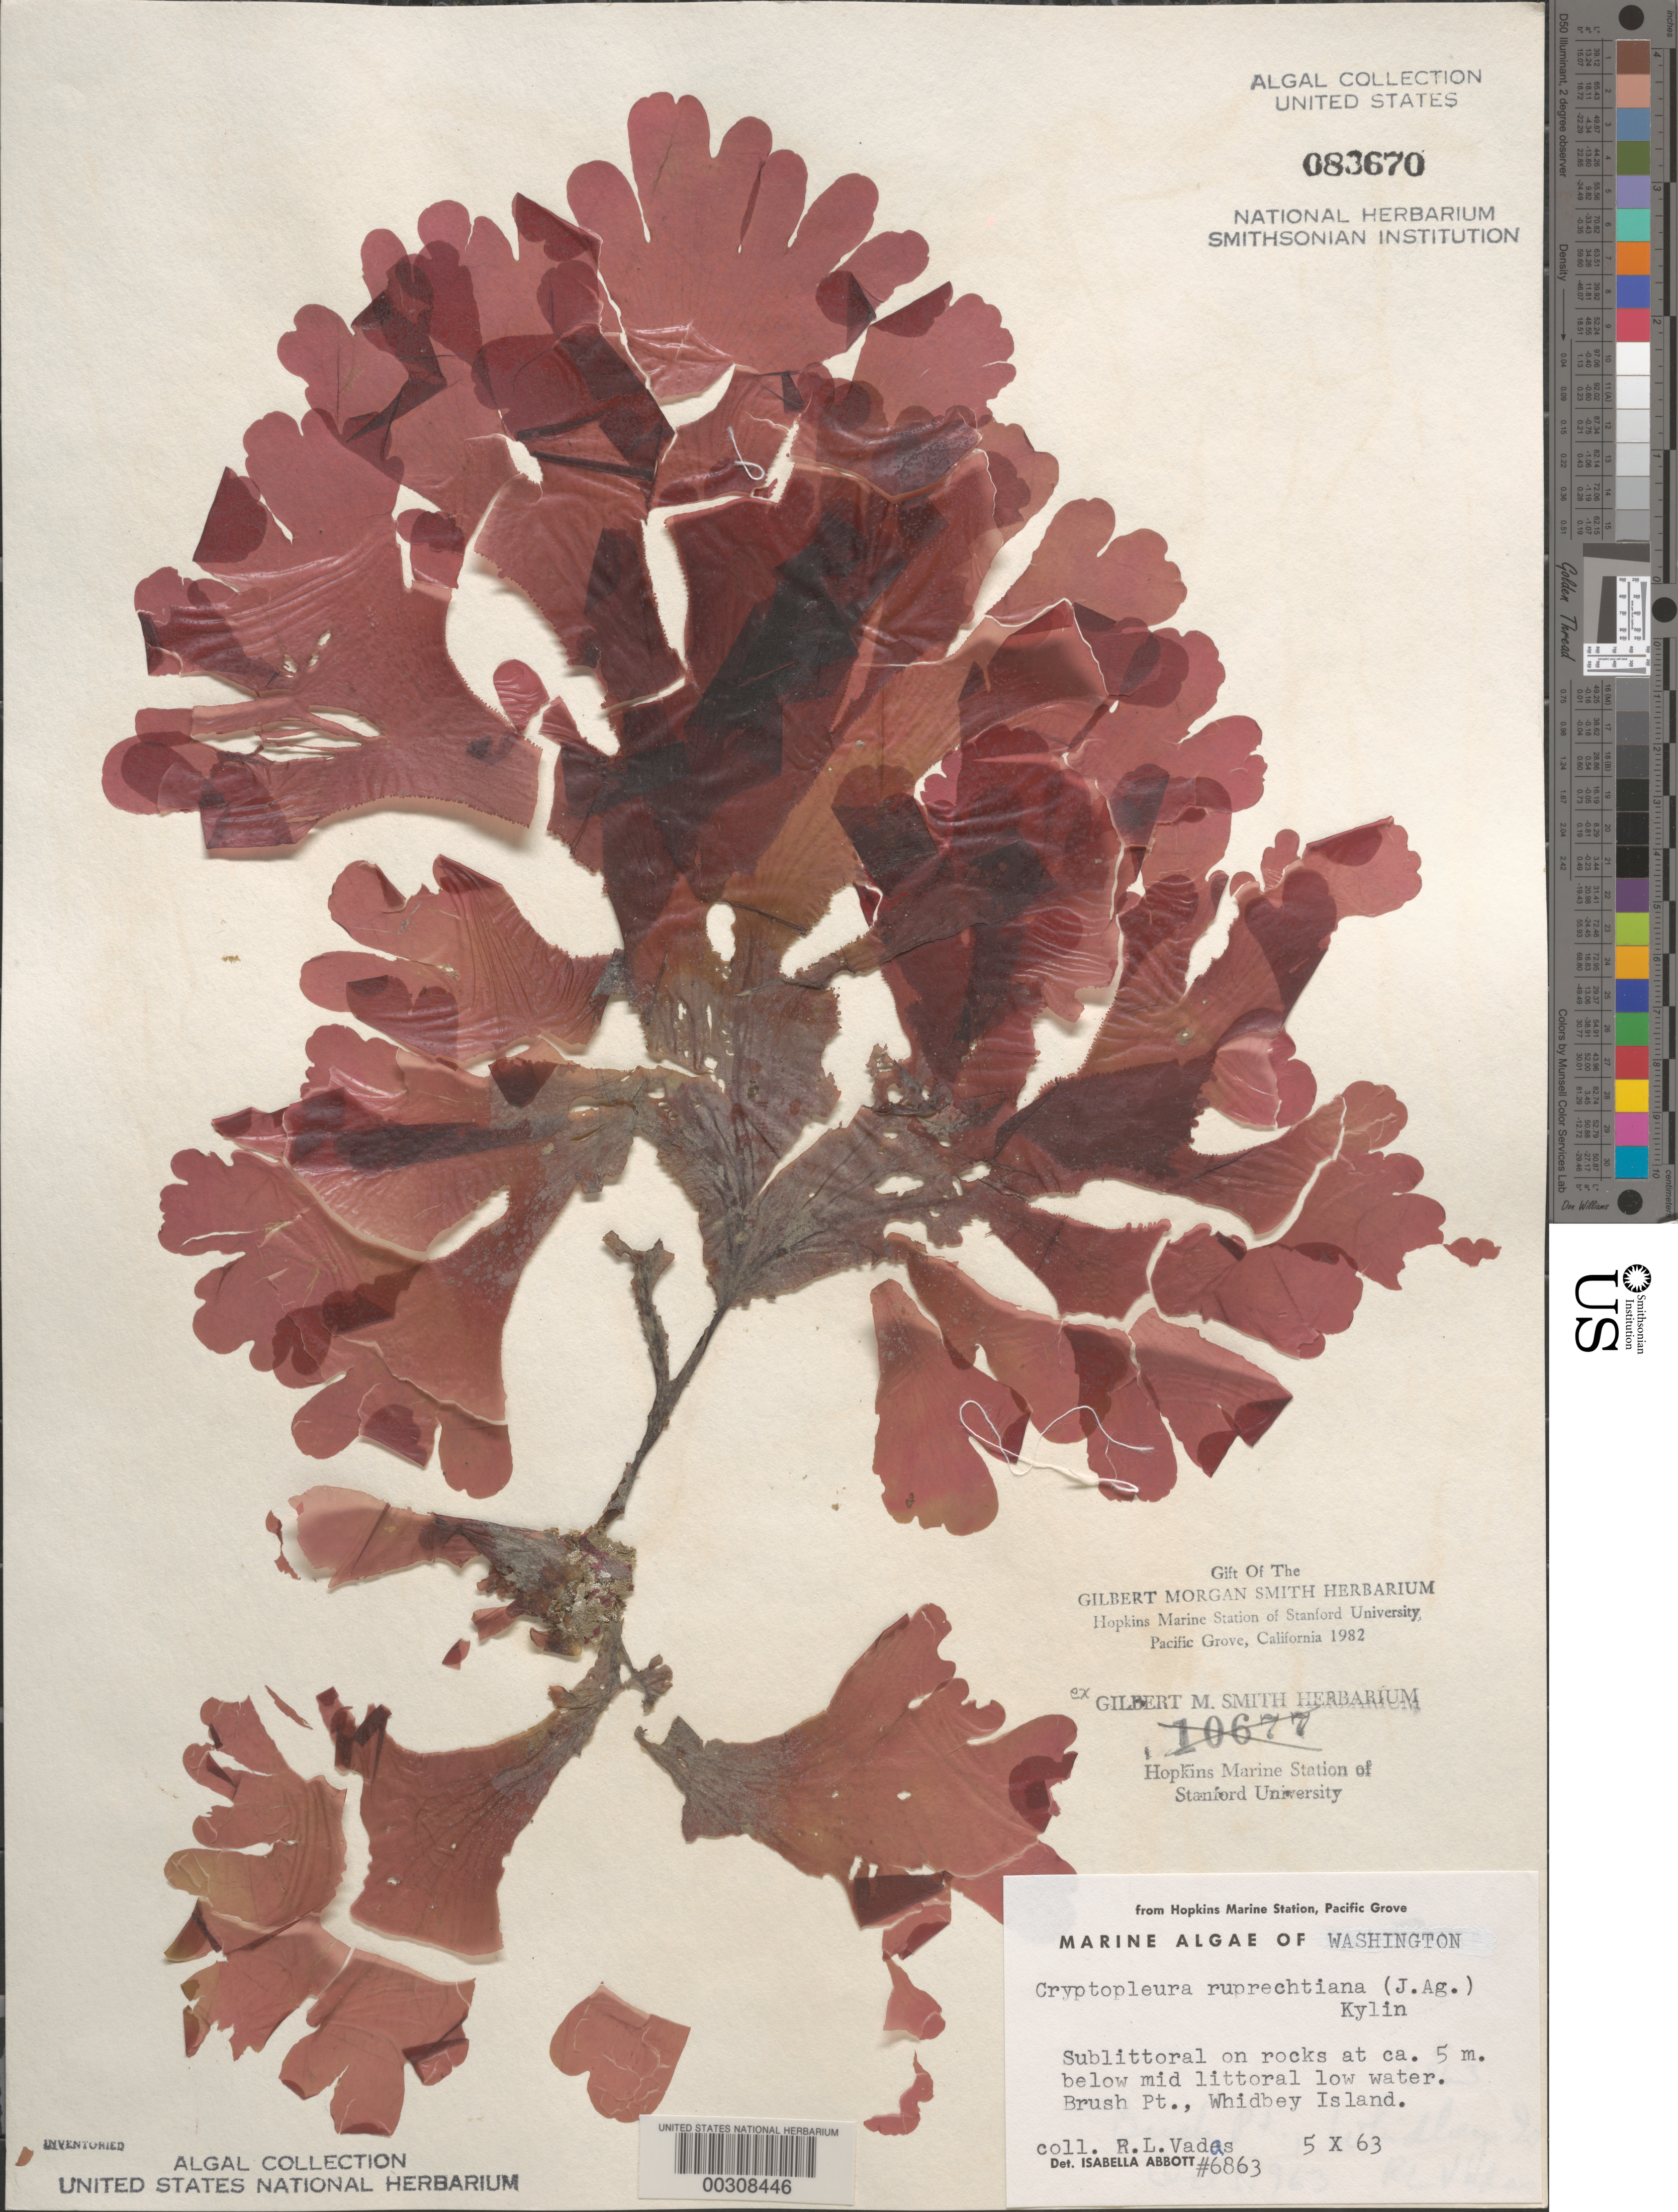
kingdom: Plantae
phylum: Rhodophyta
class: Florideophyceae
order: Ceramiales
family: Delesseriaceae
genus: Cryptopleura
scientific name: Cryptopleura ruprechtiana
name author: (J. Agardh) Kylin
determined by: Abbott, Isabella A.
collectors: R. Vadas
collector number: IAA 6863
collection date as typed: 05 Oct 1963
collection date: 1963-10-05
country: United States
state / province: Washington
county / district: Island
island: Whidbey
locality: Brush Point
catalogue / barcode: US 83670